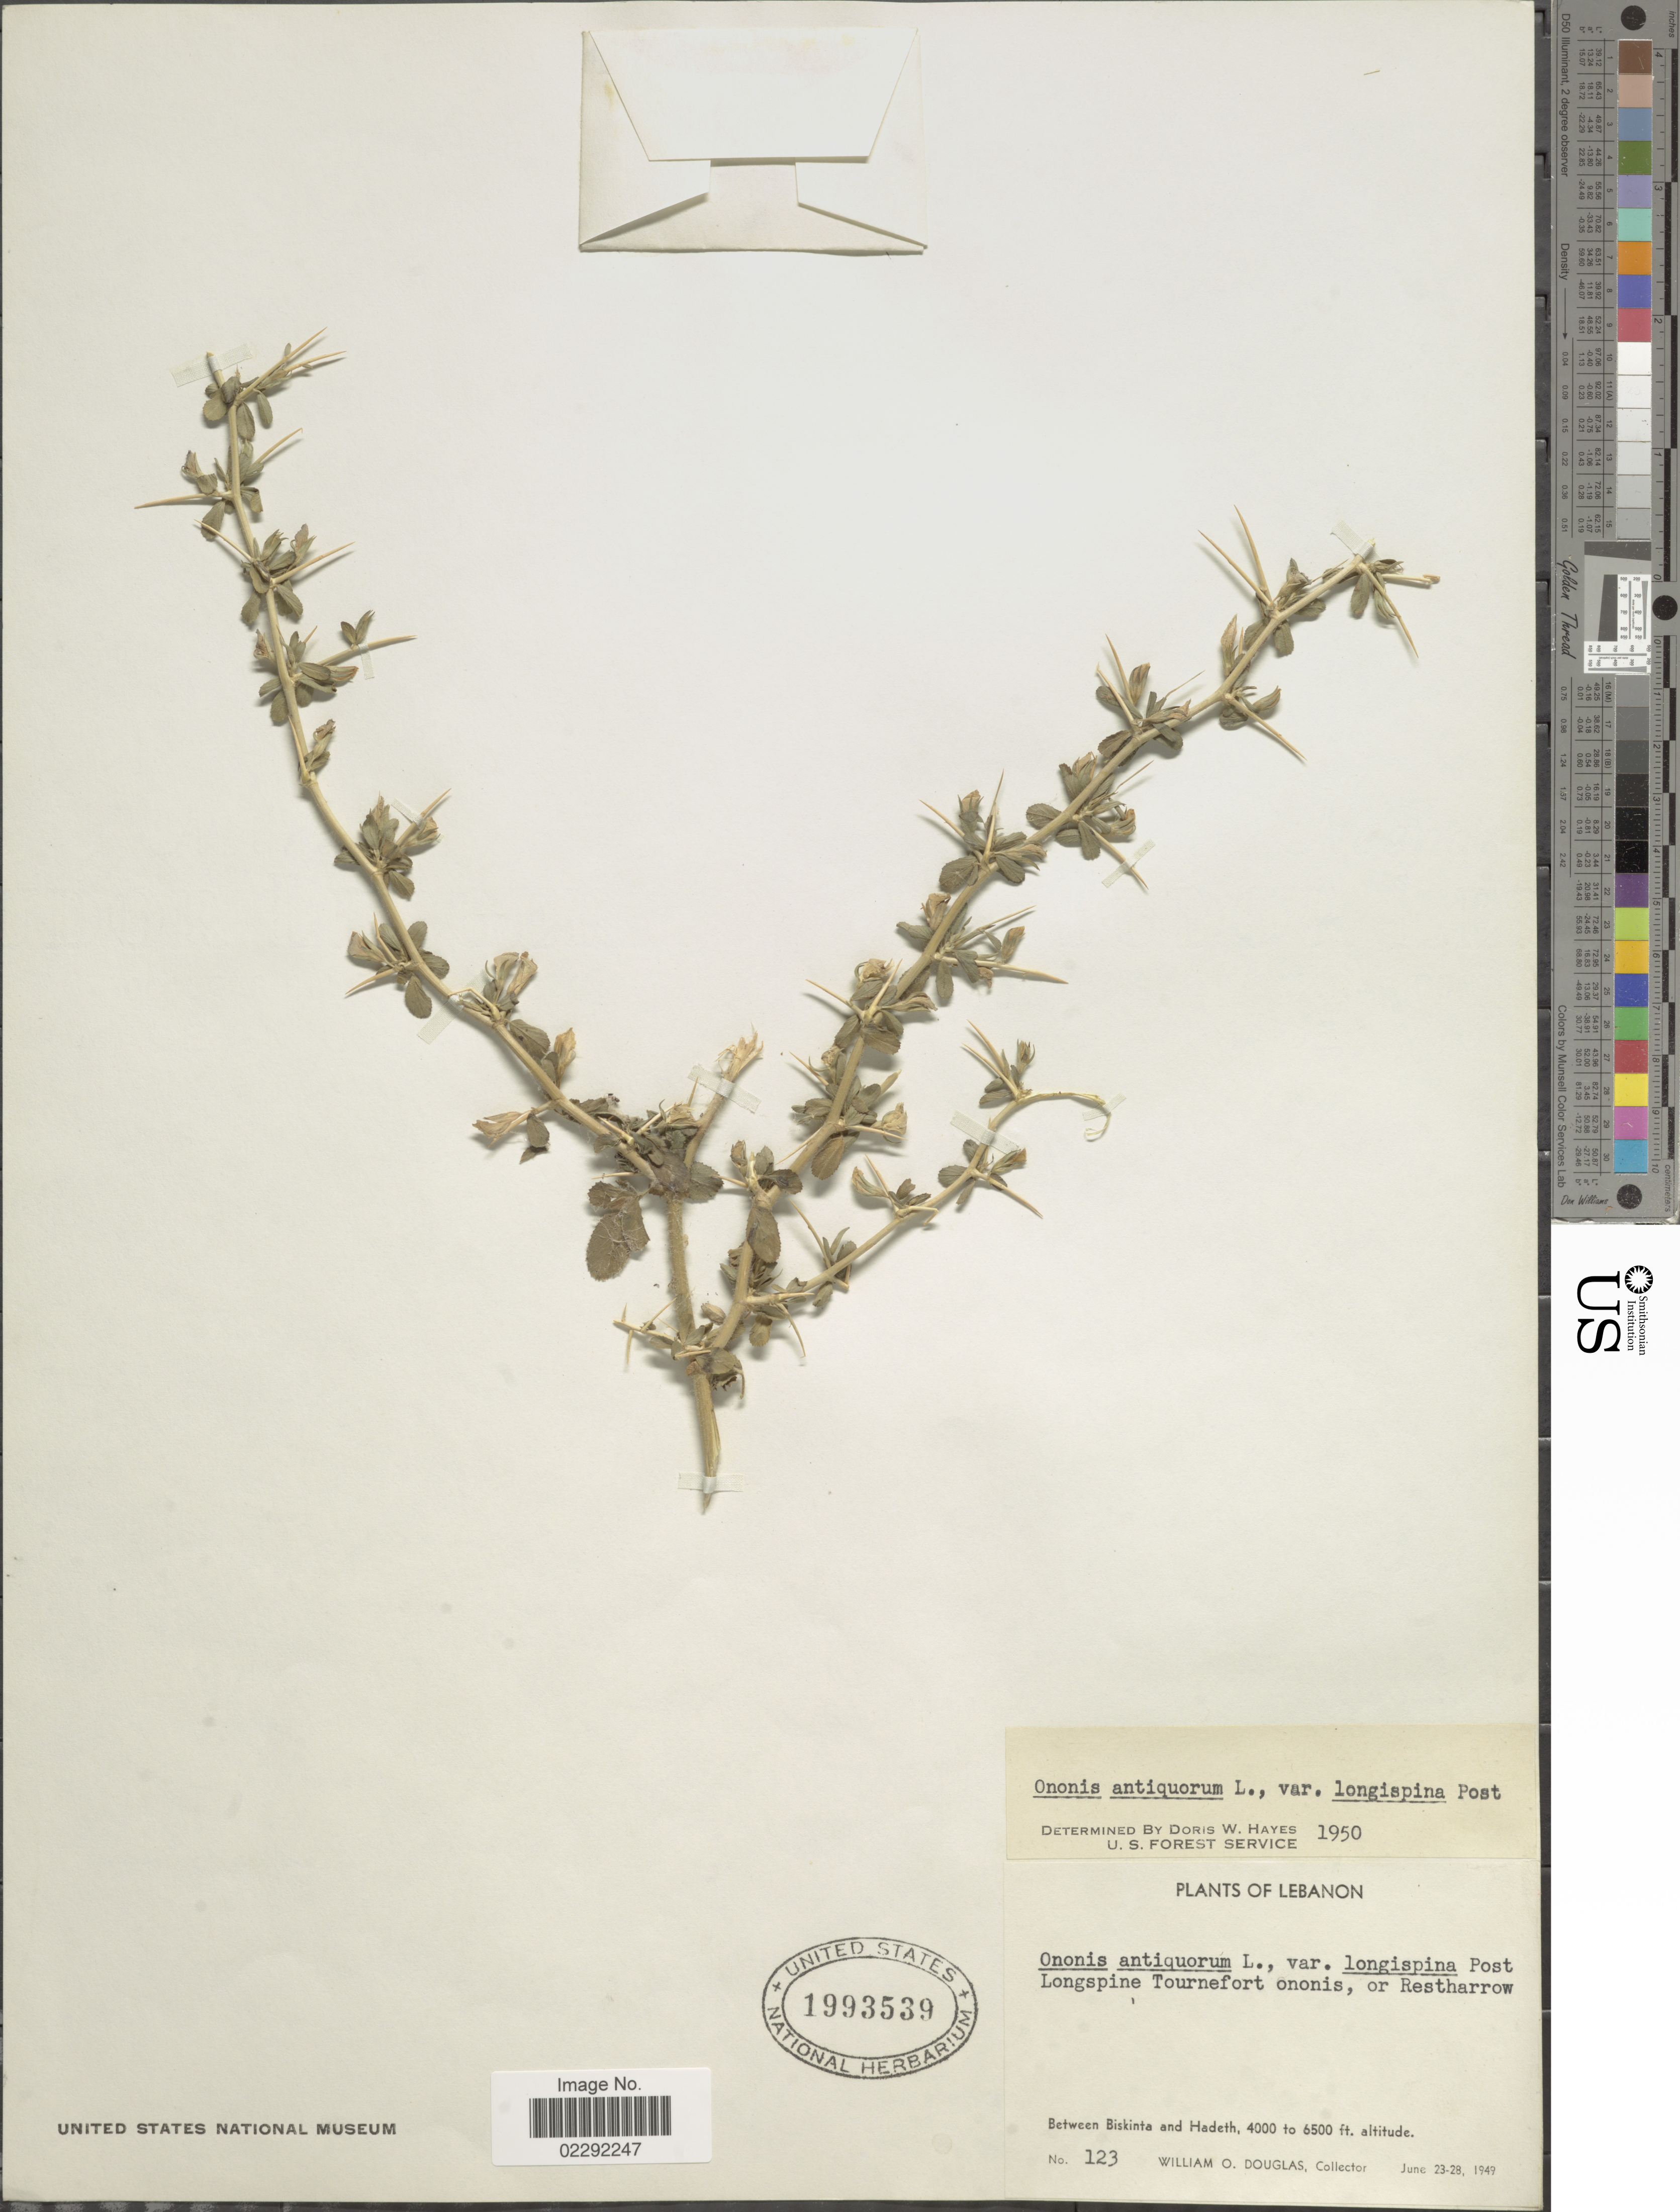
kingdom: Plantae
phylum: Tracheophyta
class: Magnoliopsida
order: Fabales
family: Fabaceae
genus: Ononis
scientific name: Ononis antiquorum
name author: L.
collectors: W. Douglas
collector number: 123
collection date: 1949-06-23/1949-06-28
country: Lebanon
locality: Between Biskinta and Hadeth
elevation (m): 1219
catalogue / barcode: US 1993539